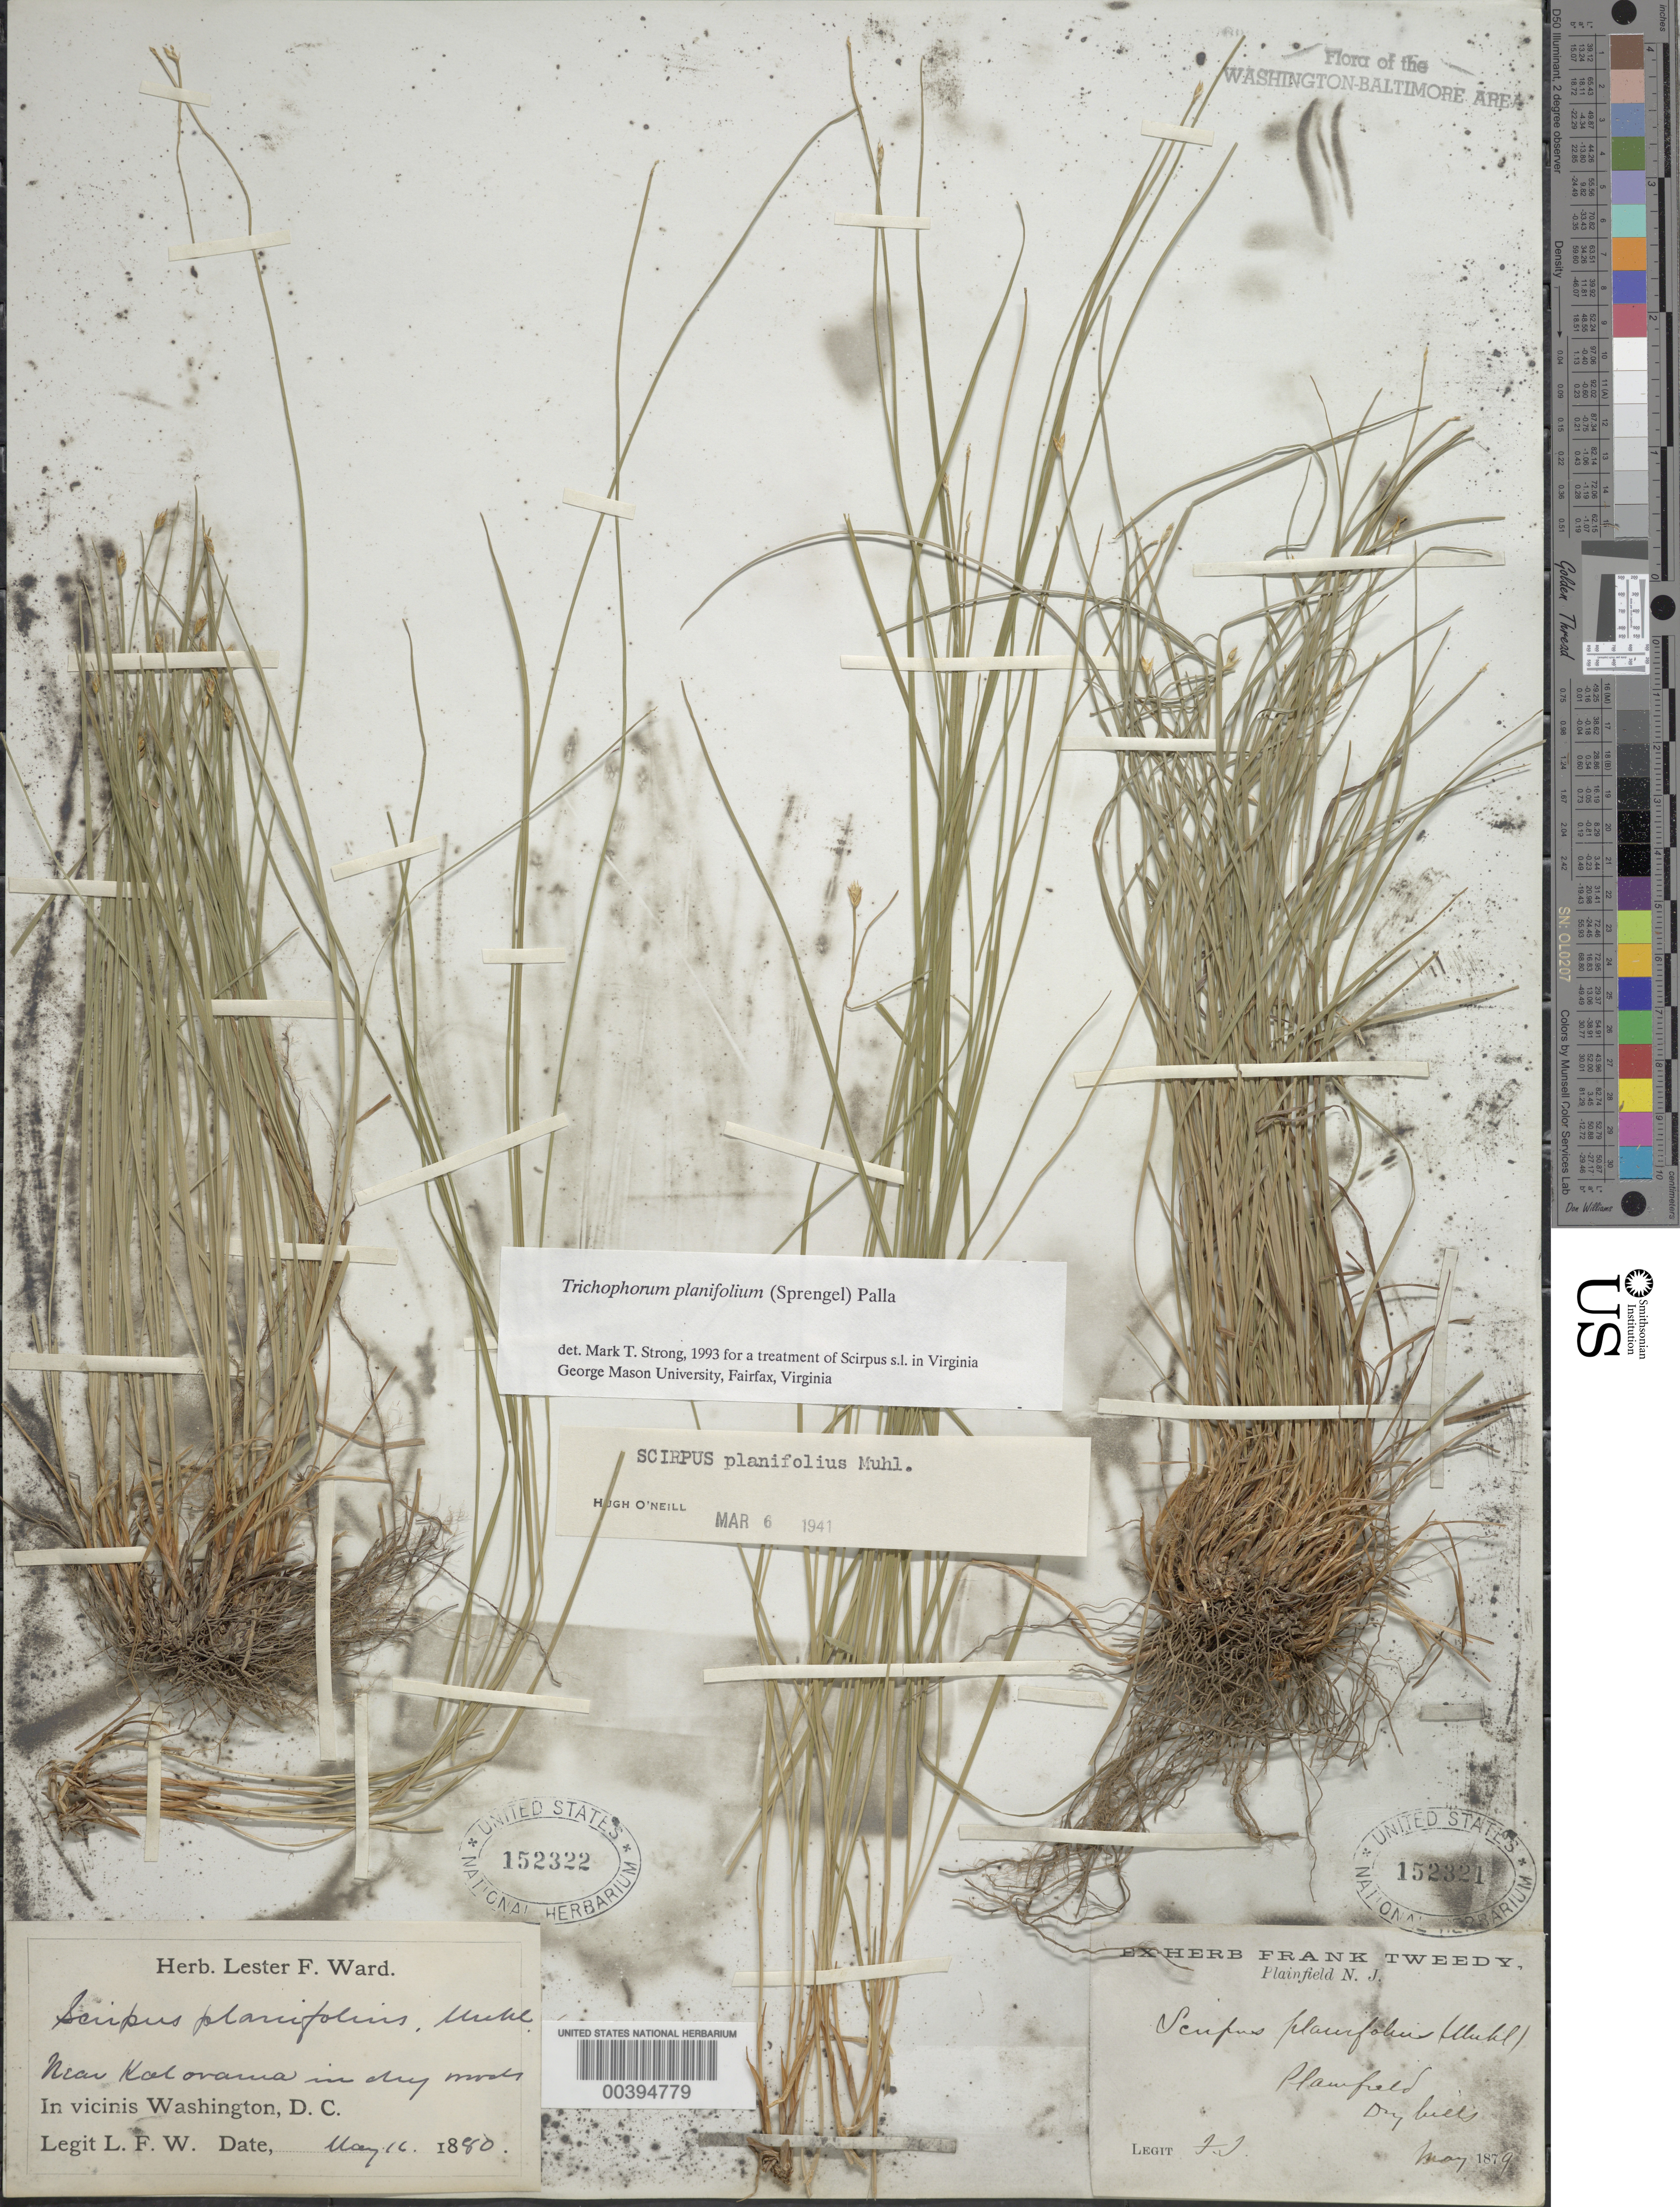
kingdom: Plantae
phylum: Tracheophyta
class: Liliopsida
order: Poales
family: Cyperaceae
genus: Trichophorum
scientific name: Trichophorum planifolium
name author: (Spreng.) Palla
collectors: L. F. Ward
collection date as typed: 16 May 1880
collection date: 1880-05-16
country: United States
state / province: District of Columbia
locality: Kalorama vicinity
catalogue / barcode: US 152322